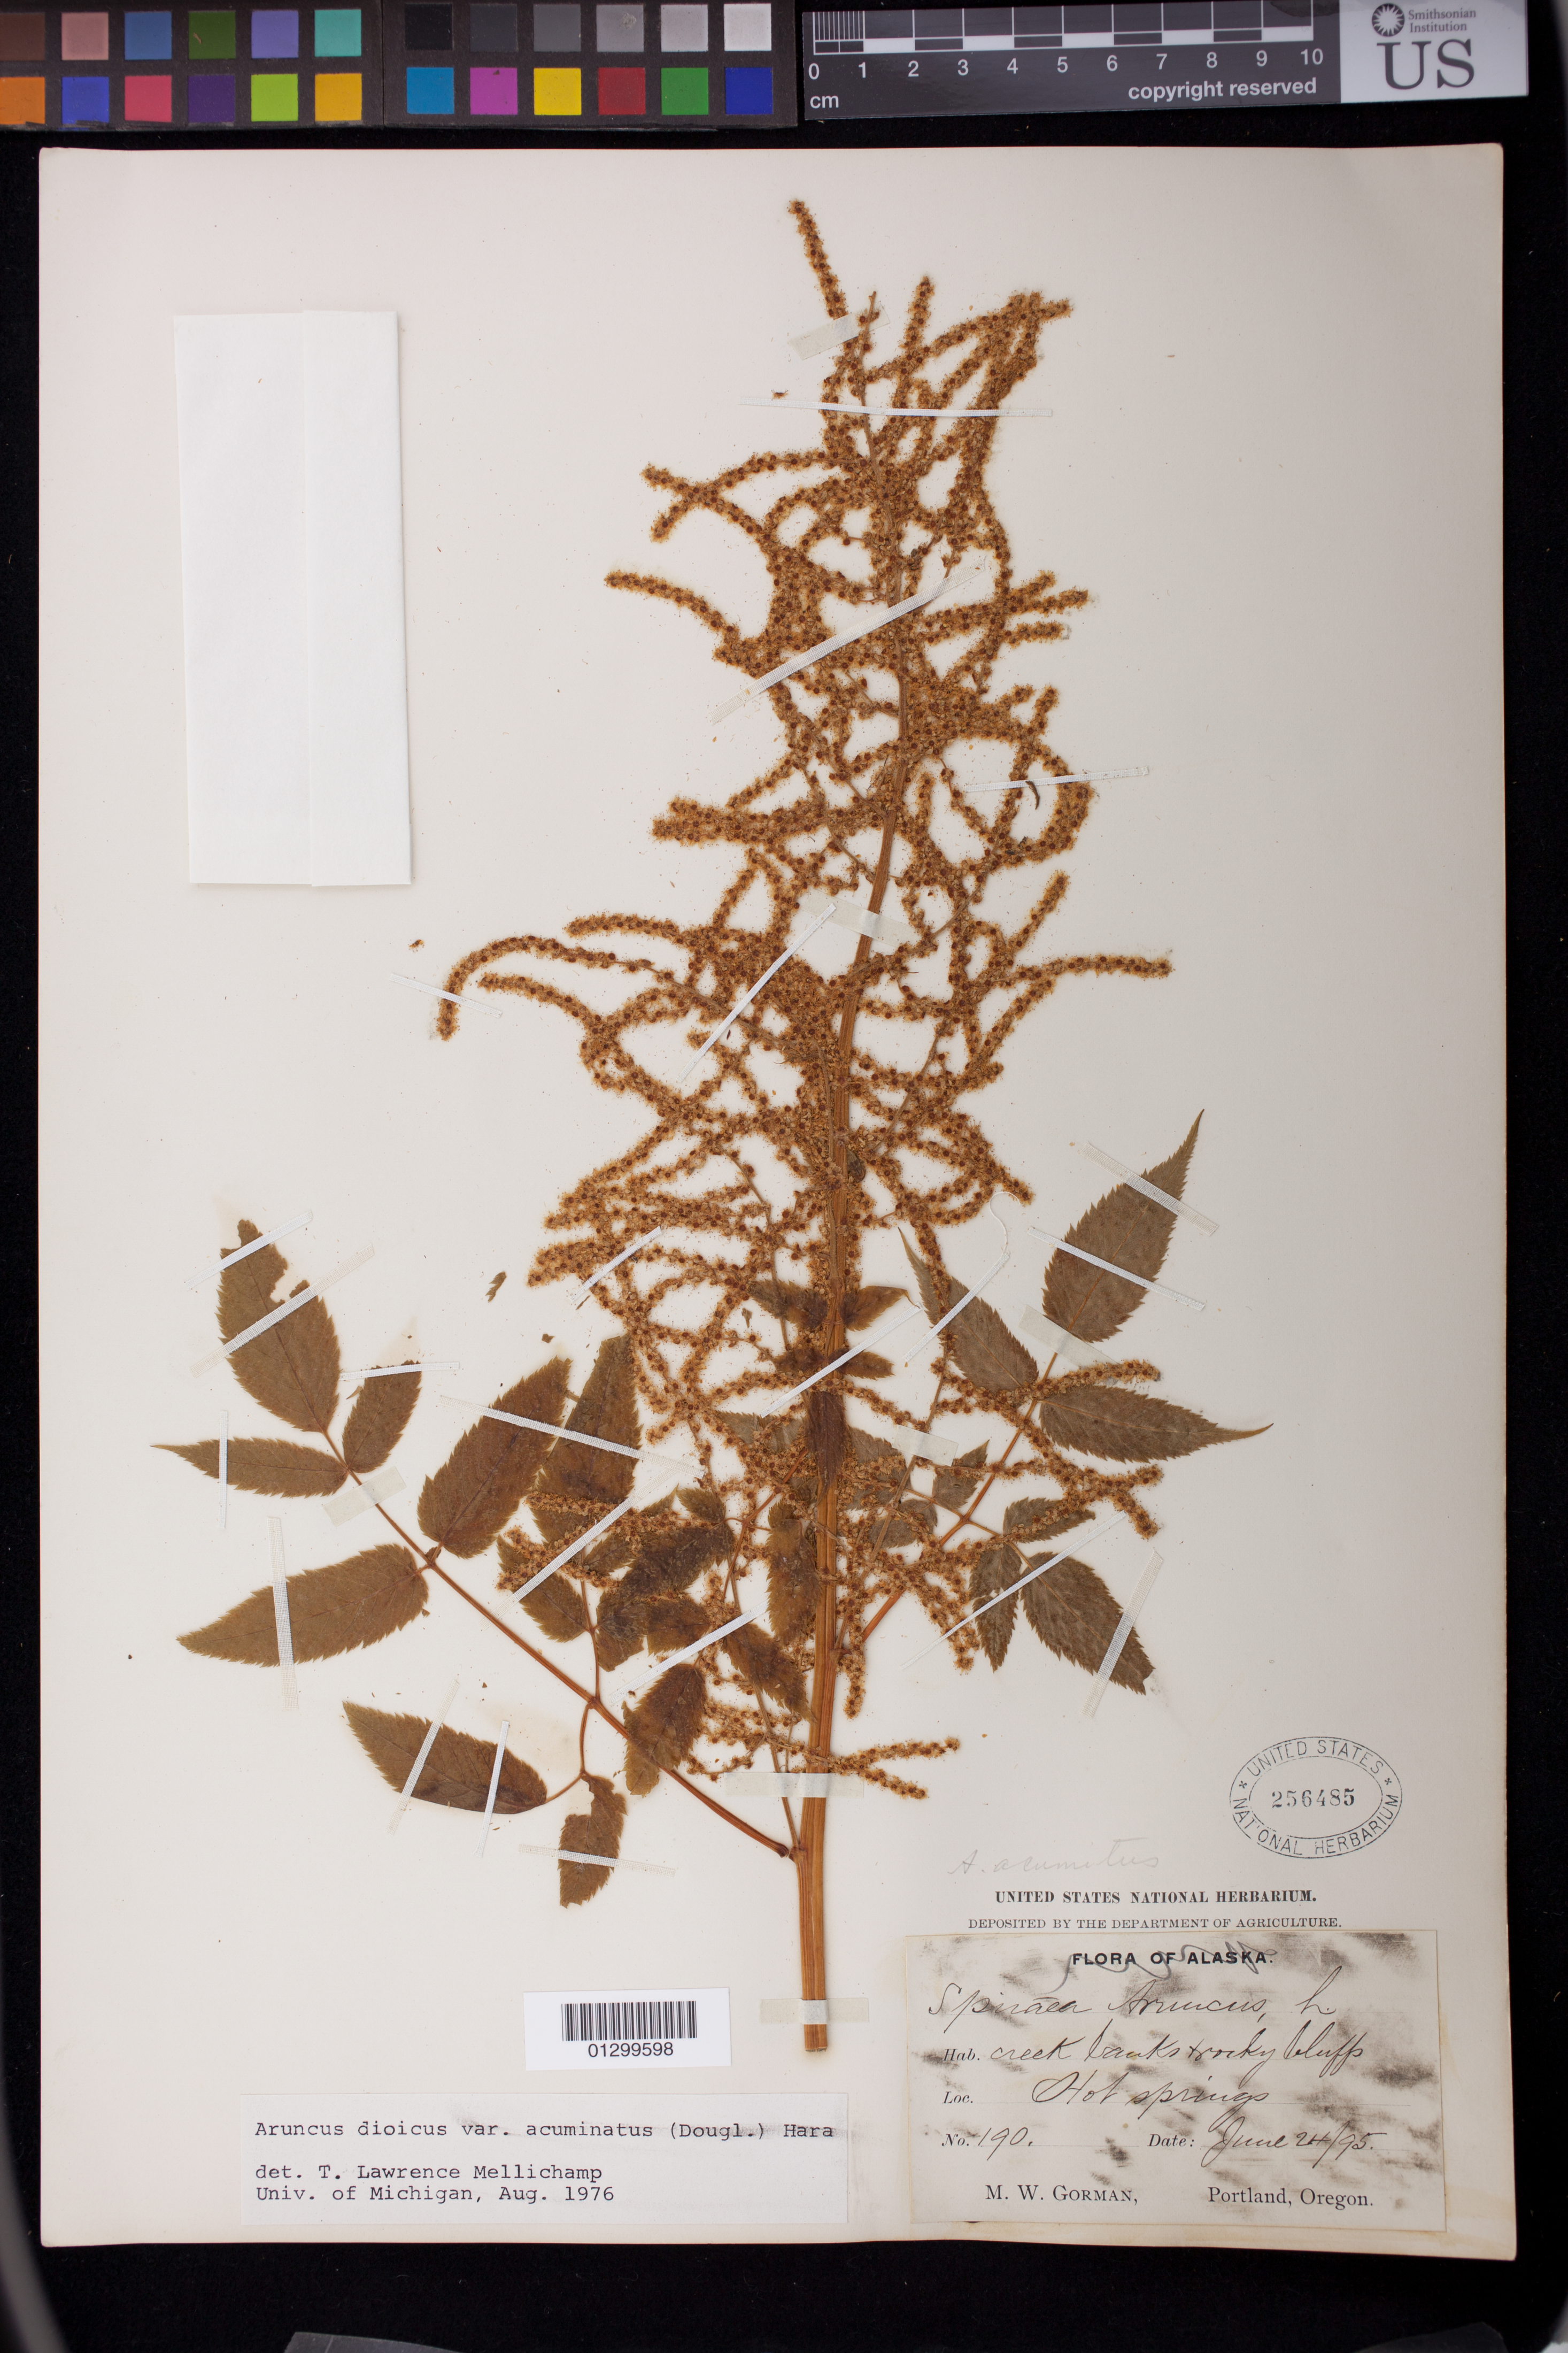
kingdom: Plantae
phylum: Tracheophyta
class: Magnoliopsida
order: Rosales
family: Rosaceae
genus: Aruncus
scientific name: Aruncus dioicus var. acuminatus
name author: (Rydb.) H. Hara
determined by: Mellichamp, T. L.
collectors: M. W. Gorman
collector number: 190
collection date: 1895-06-24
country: United States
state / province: Alaska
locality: Hot Springs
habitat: creek banks and rocky bluffs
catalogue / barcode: US 256485